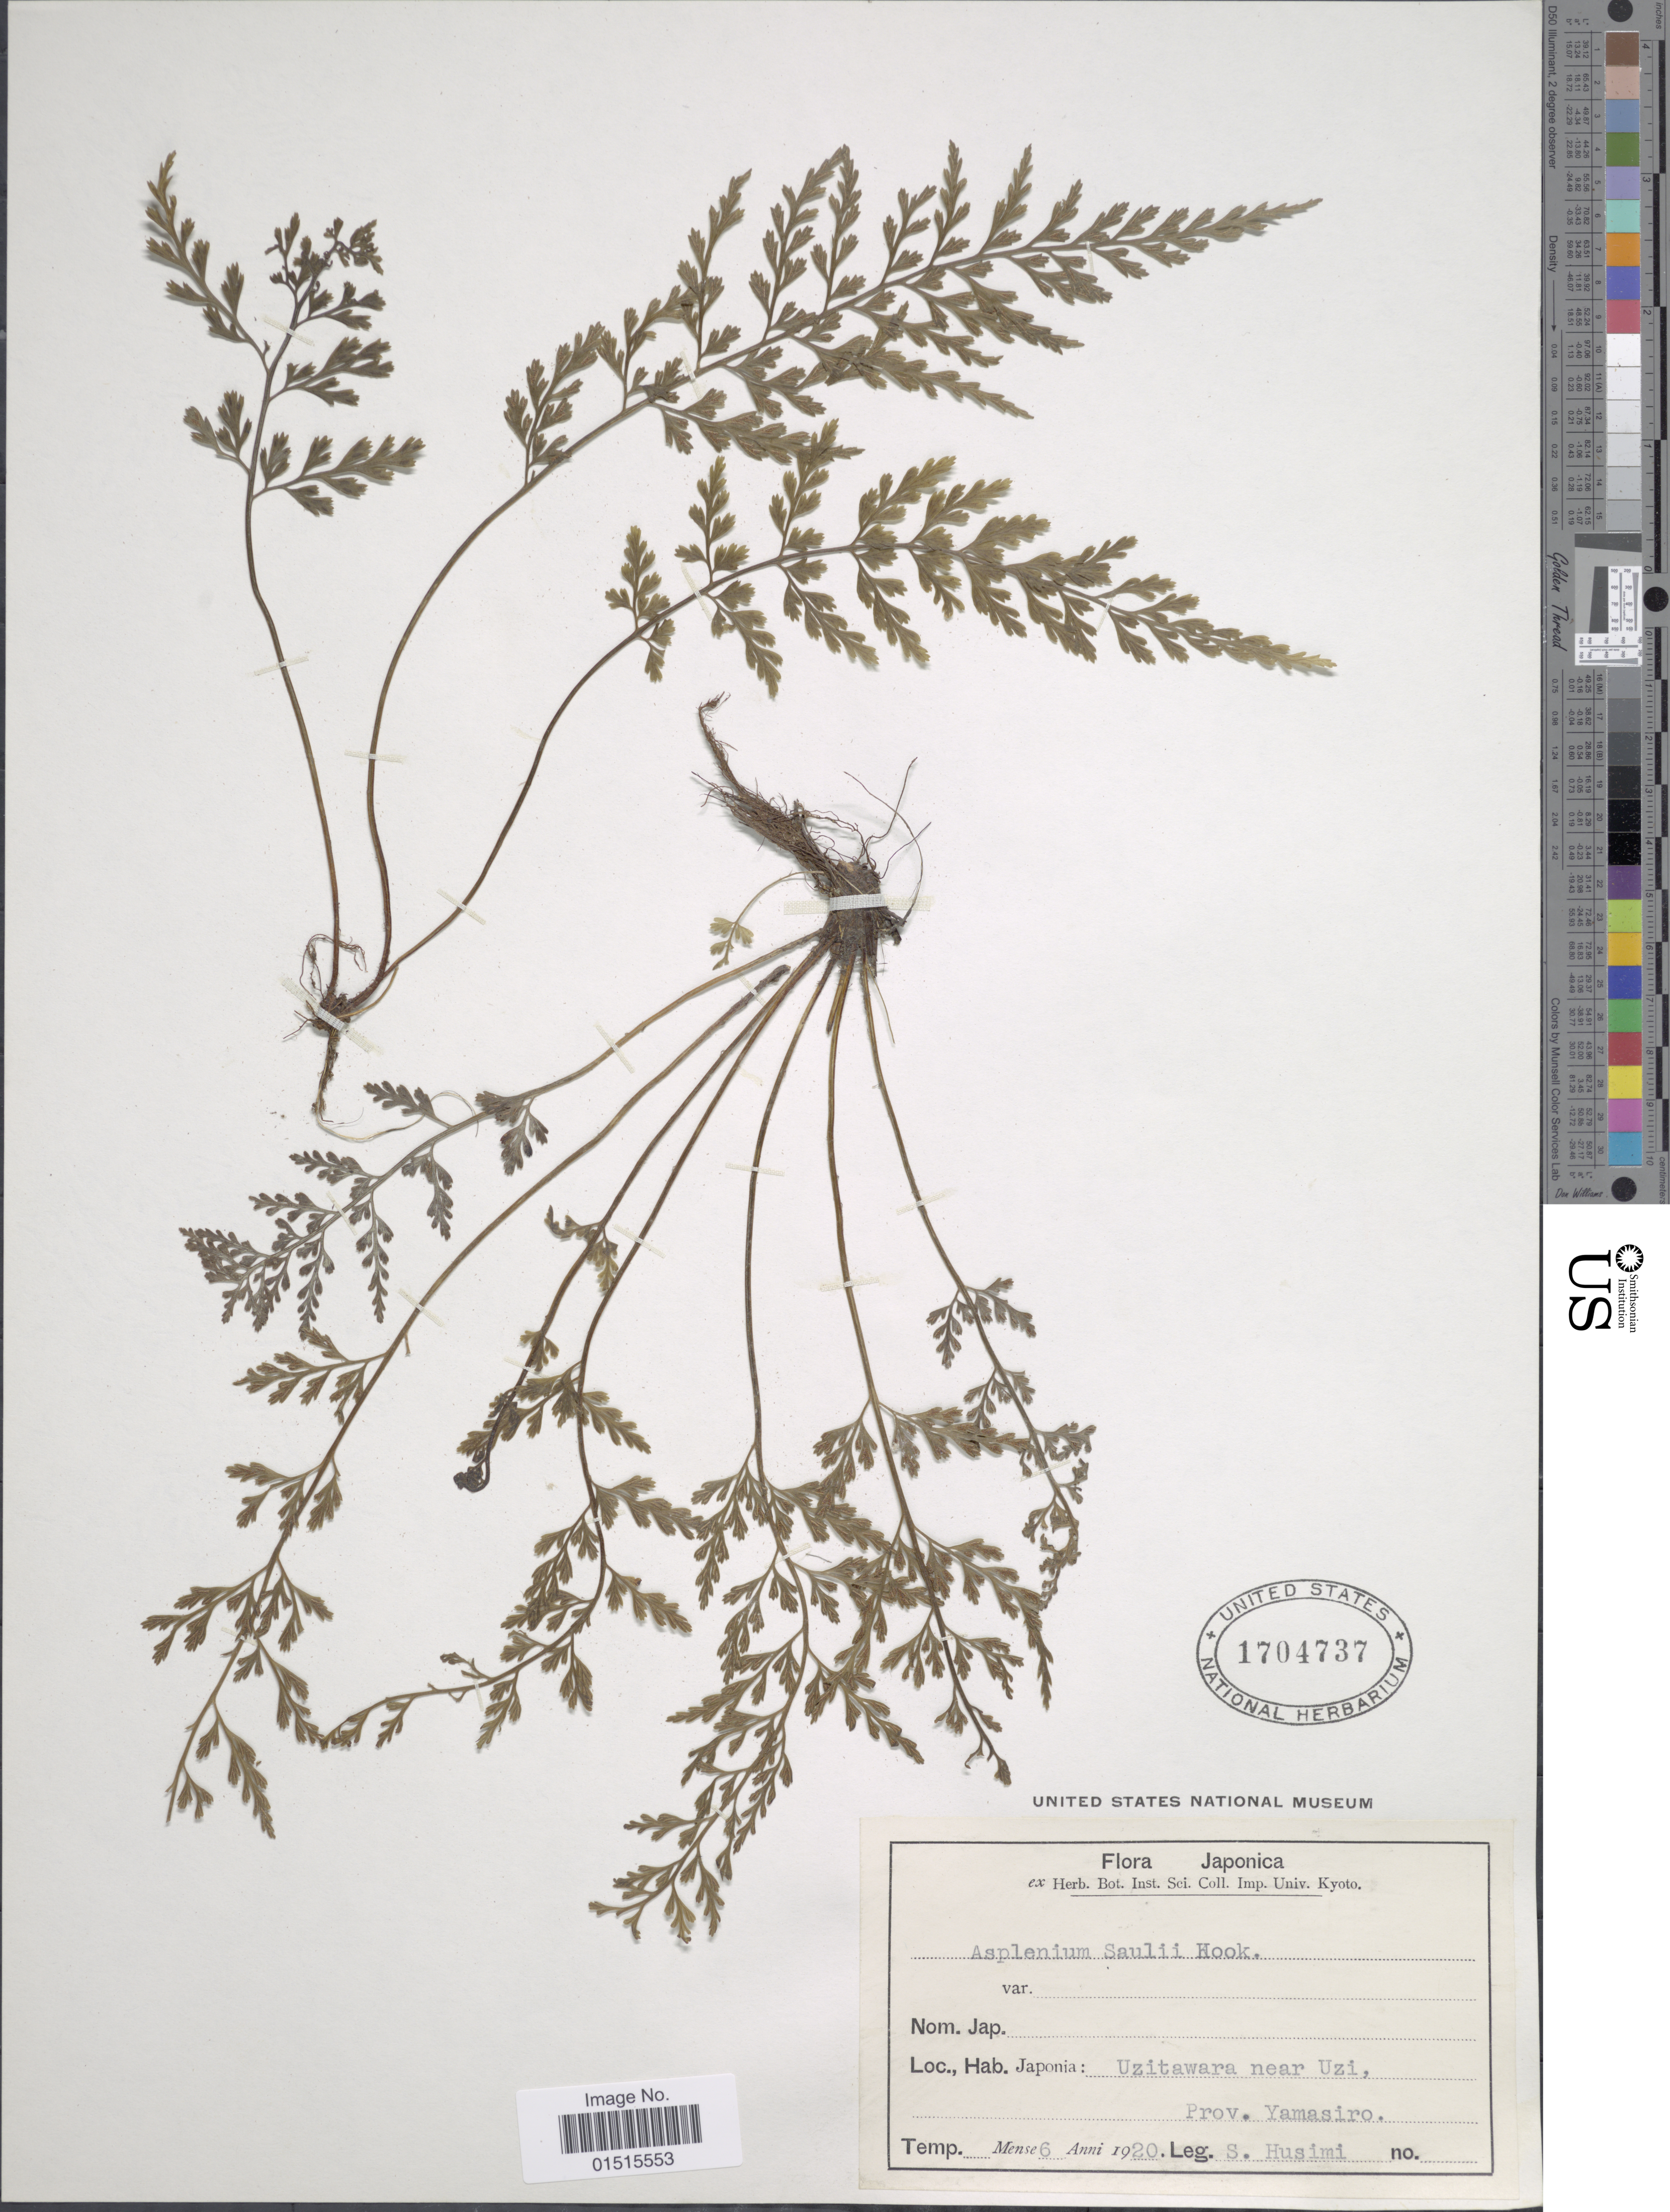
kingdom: Plantae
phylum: Tracheophyta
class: Polypodiopsida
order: Polypodiales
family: Aspleniaceae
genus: Asplenium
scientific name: Asplenium sarelii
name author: Hook.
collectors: S. Husimi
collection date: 1920-06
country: Japan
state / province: Kyoto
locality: Uzitawara near Uzi, Prov. Yamasiro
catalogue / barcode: US 1704737